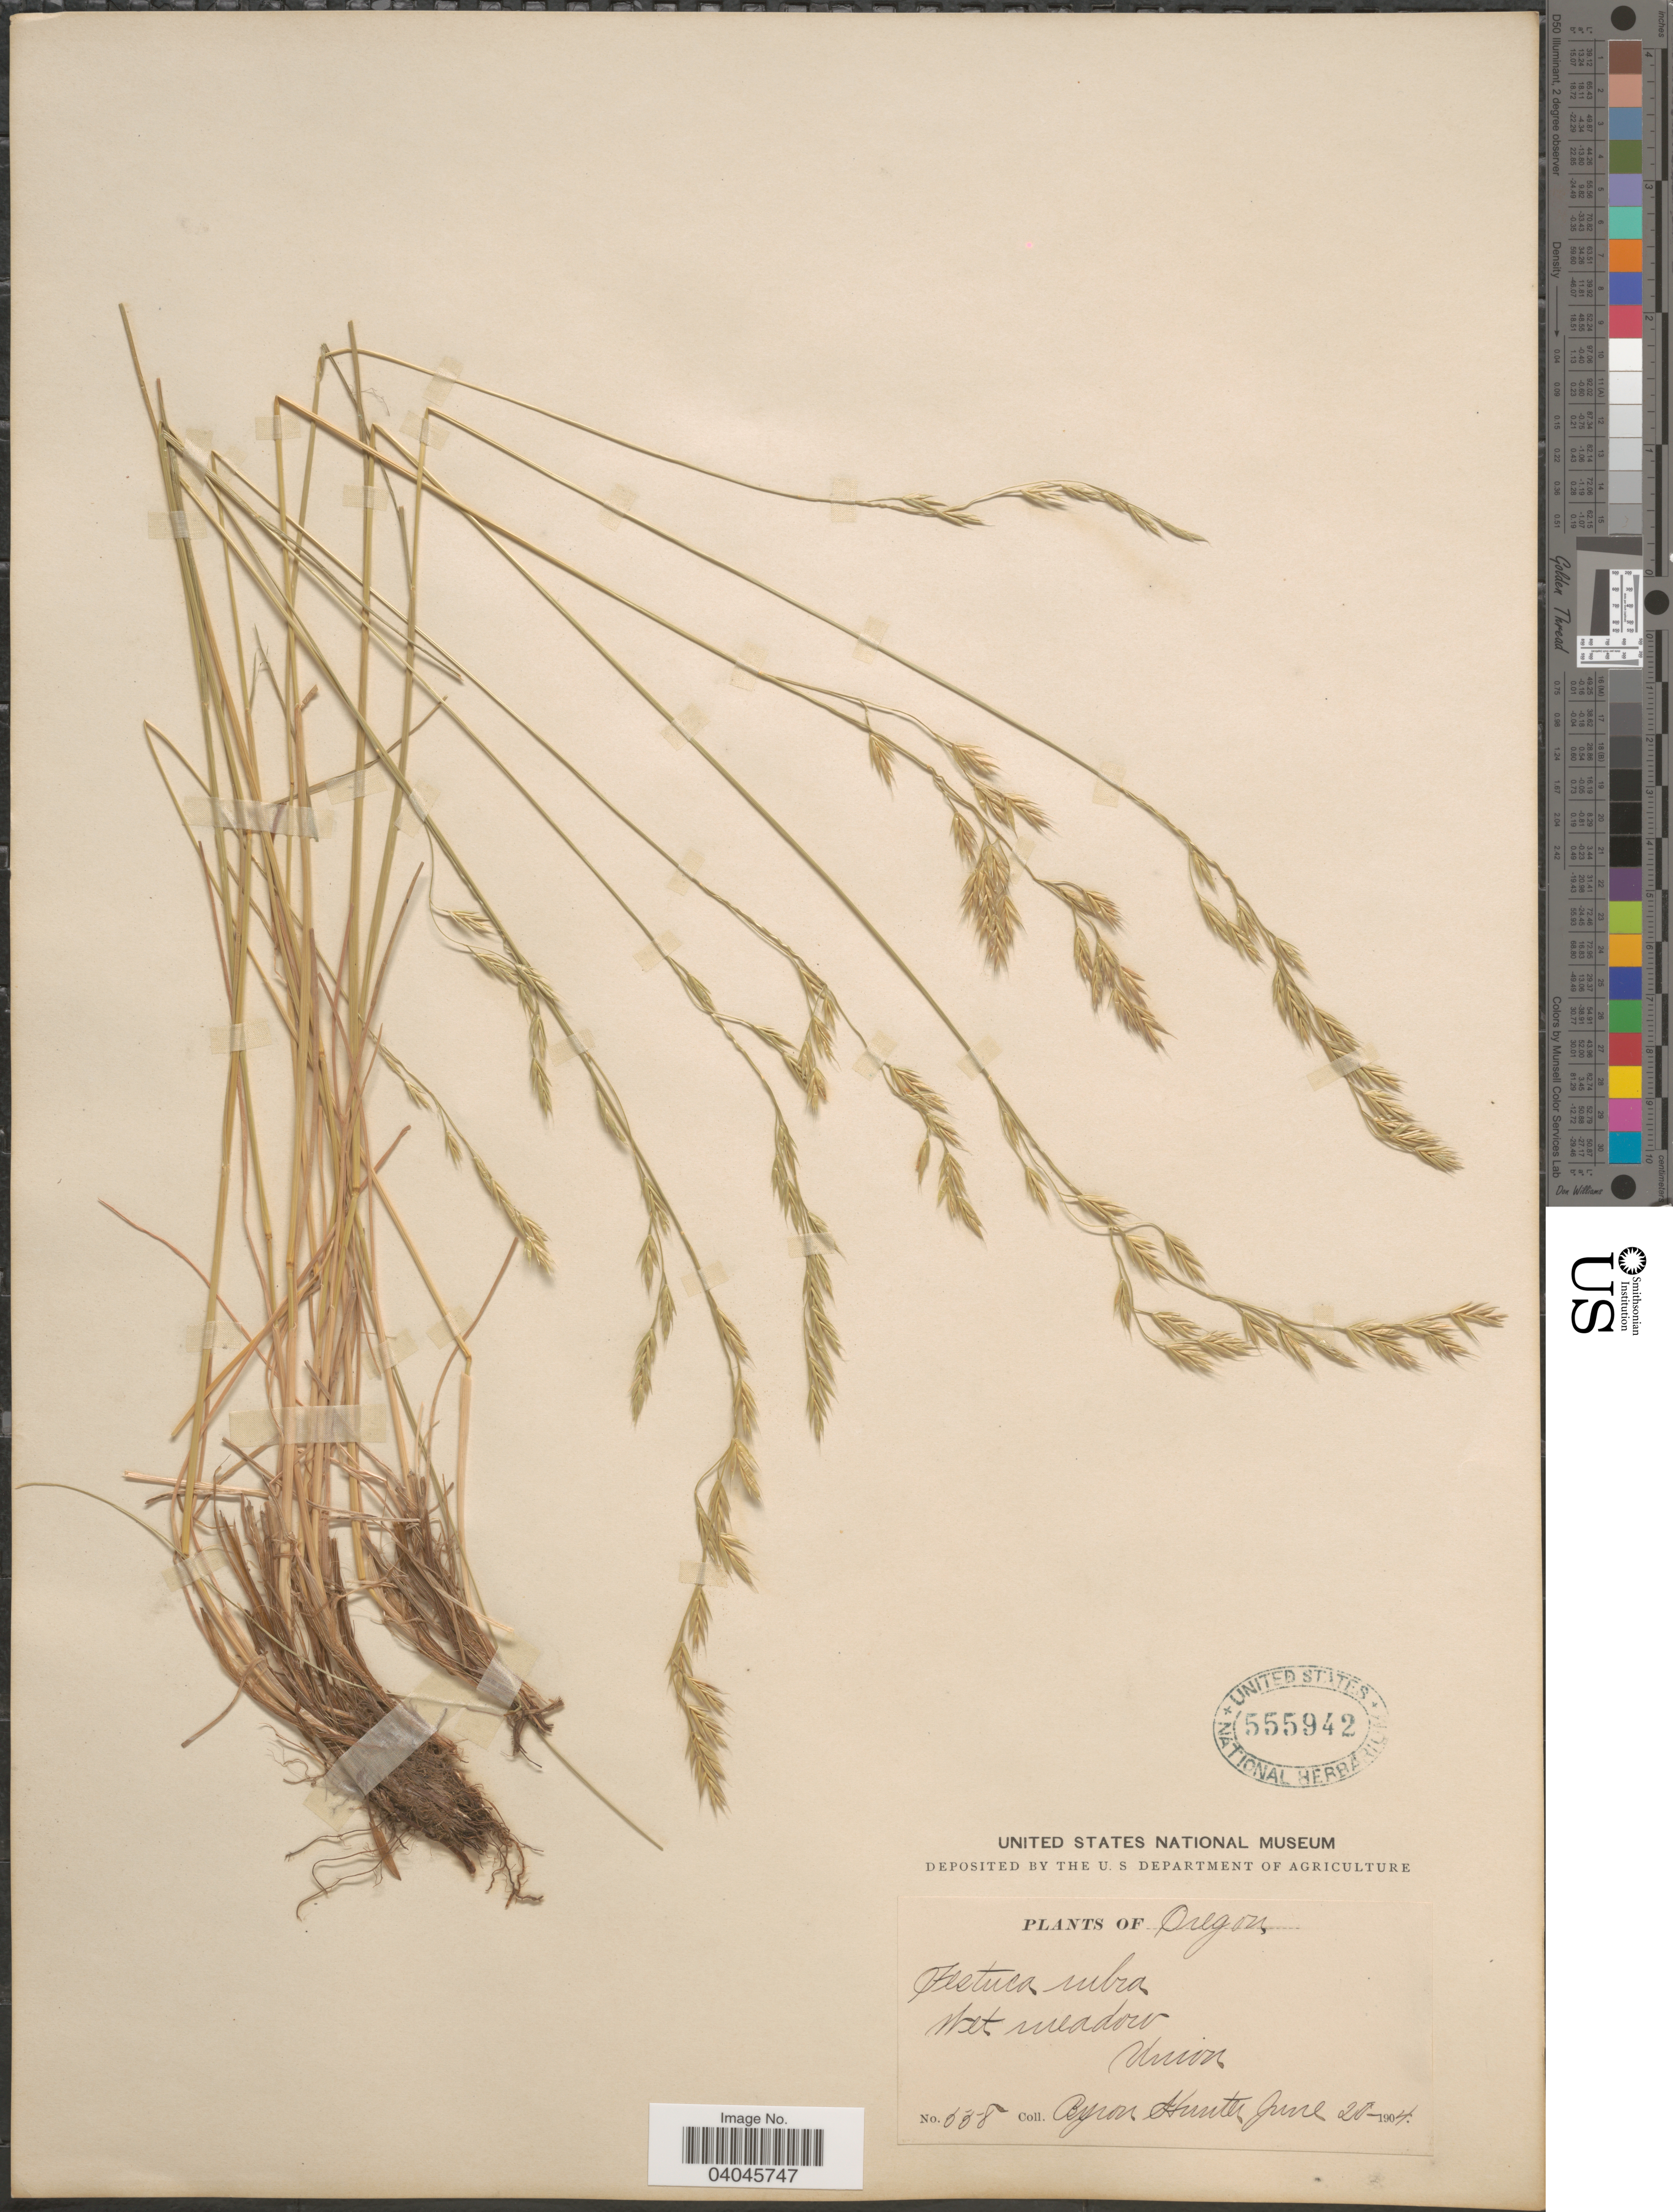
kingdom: Plantae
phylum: Tracheophyta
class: Liliopsida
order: Poales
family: Poaceae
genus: Festuca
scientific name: Festuca rubra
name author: L.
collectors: B. Hunter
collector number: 558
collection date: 1904-06-20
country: United States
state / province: Oregon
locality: Union.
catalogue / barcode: US 555942